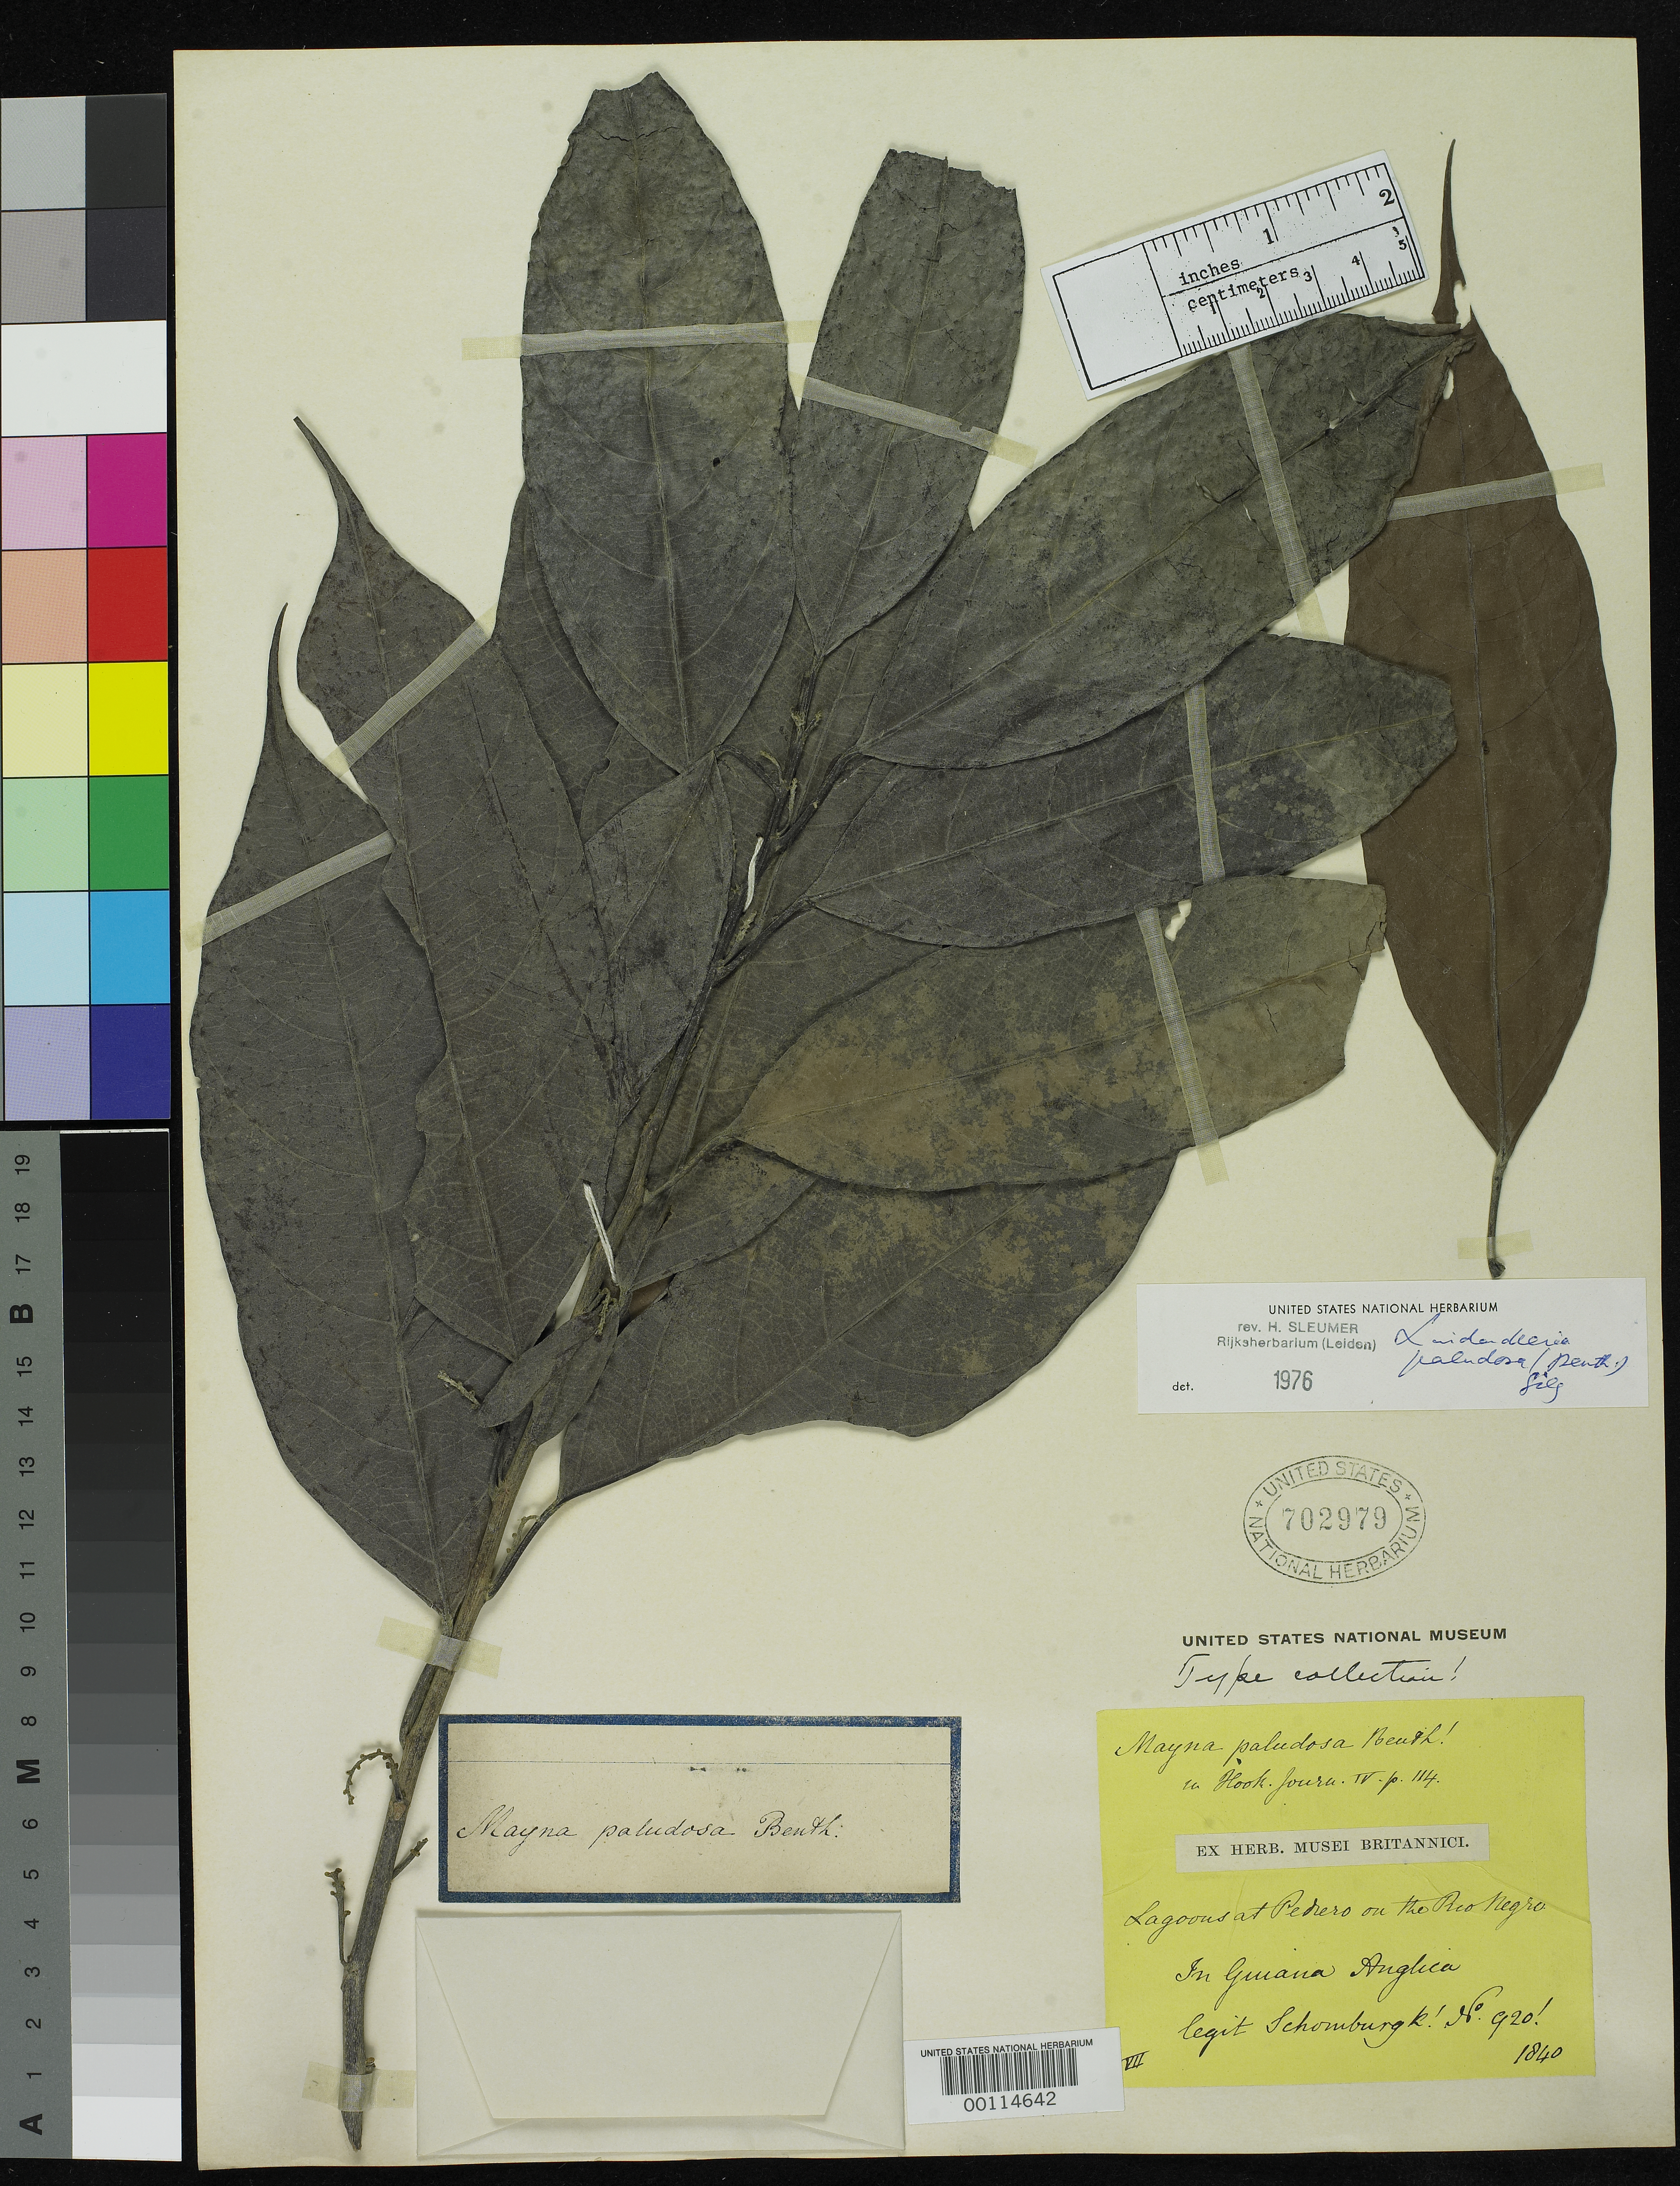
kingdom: Plantae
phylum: Tracheophyta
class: Magnoliopsida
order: Malpighiales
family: Achariaceae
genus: Mayna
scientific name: Mayna paludosa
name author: Benth.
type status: Isotype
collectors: M. R. Schomburgk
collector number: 920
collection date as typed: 1840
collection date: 1840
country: Guyana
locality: Pedrero, Rio Negro.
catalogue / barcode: US 702979